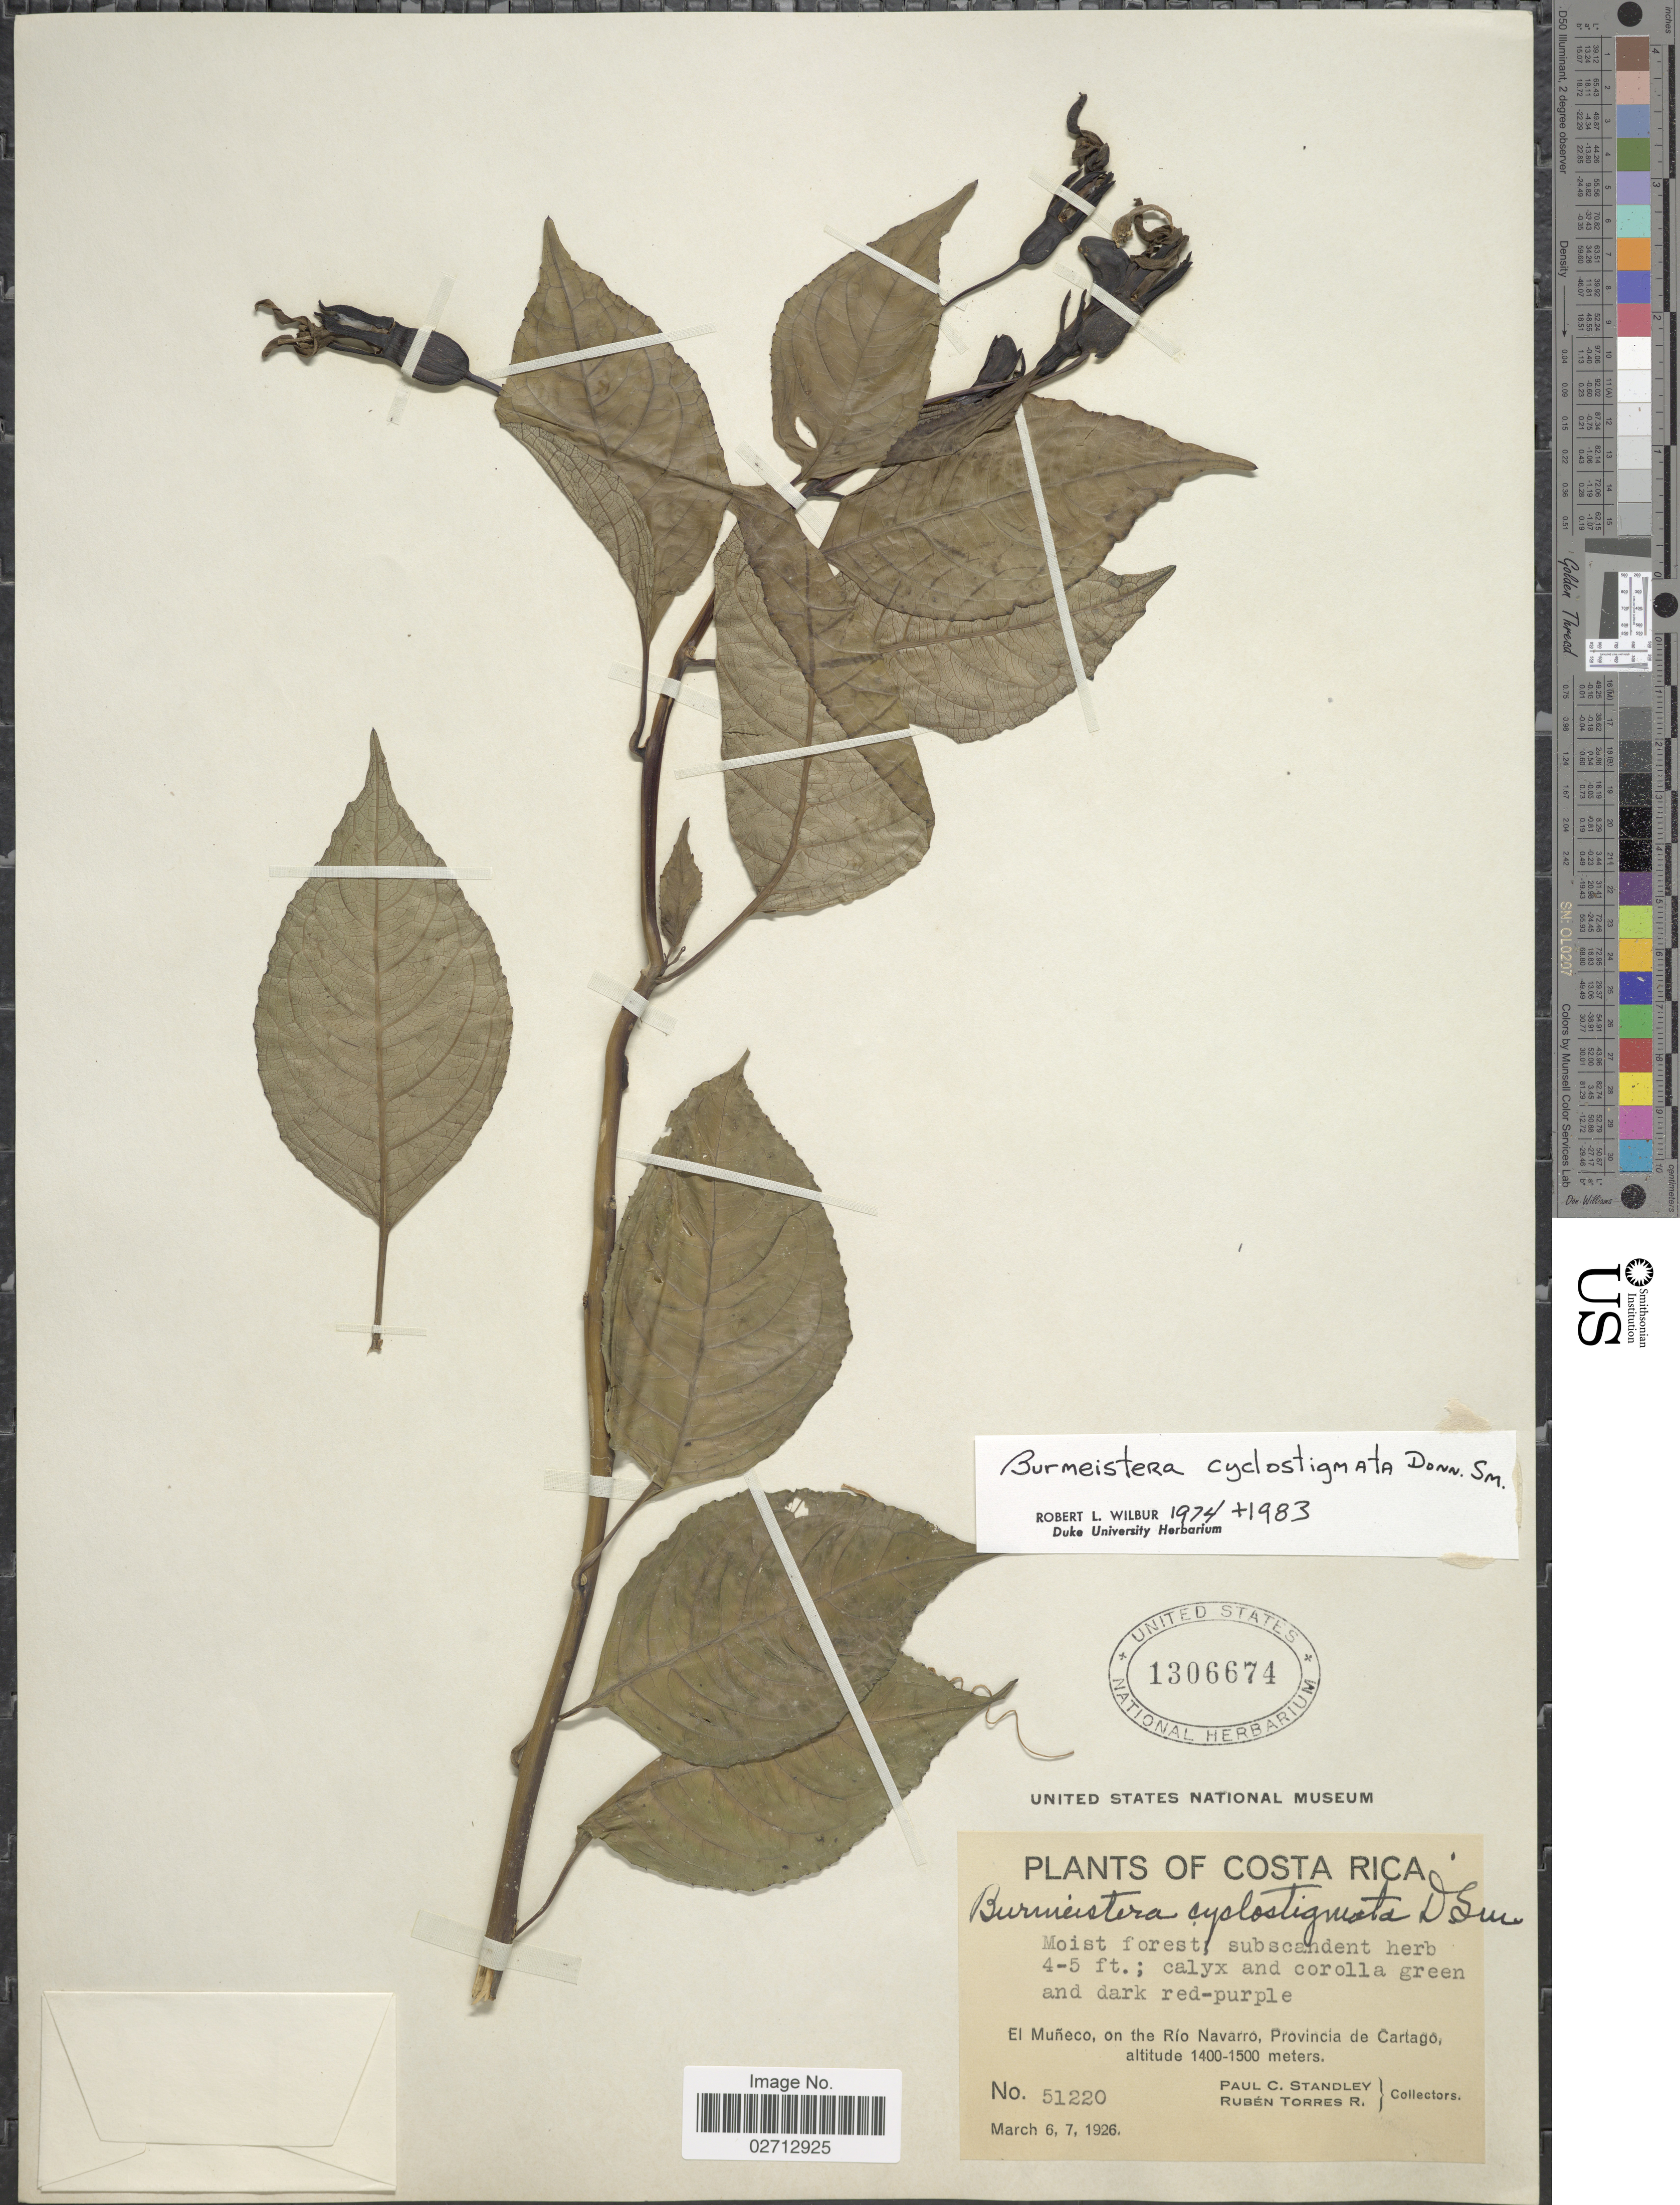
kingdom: Plantae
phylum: Tracheophyta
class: Magnoliopsida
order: Asterales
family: Campanulaceae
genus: Burmeistera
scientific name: Burmeistera cyclostigmata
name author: Donn. Sm.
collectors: P. C. Standley & R. Torres R.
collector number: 51220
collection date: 1926-03-06/1926-03-07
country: Costa Rica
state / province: Cartago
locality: El Muneco, on the Rio Navarro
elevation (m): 1400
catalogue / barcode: US 1306674